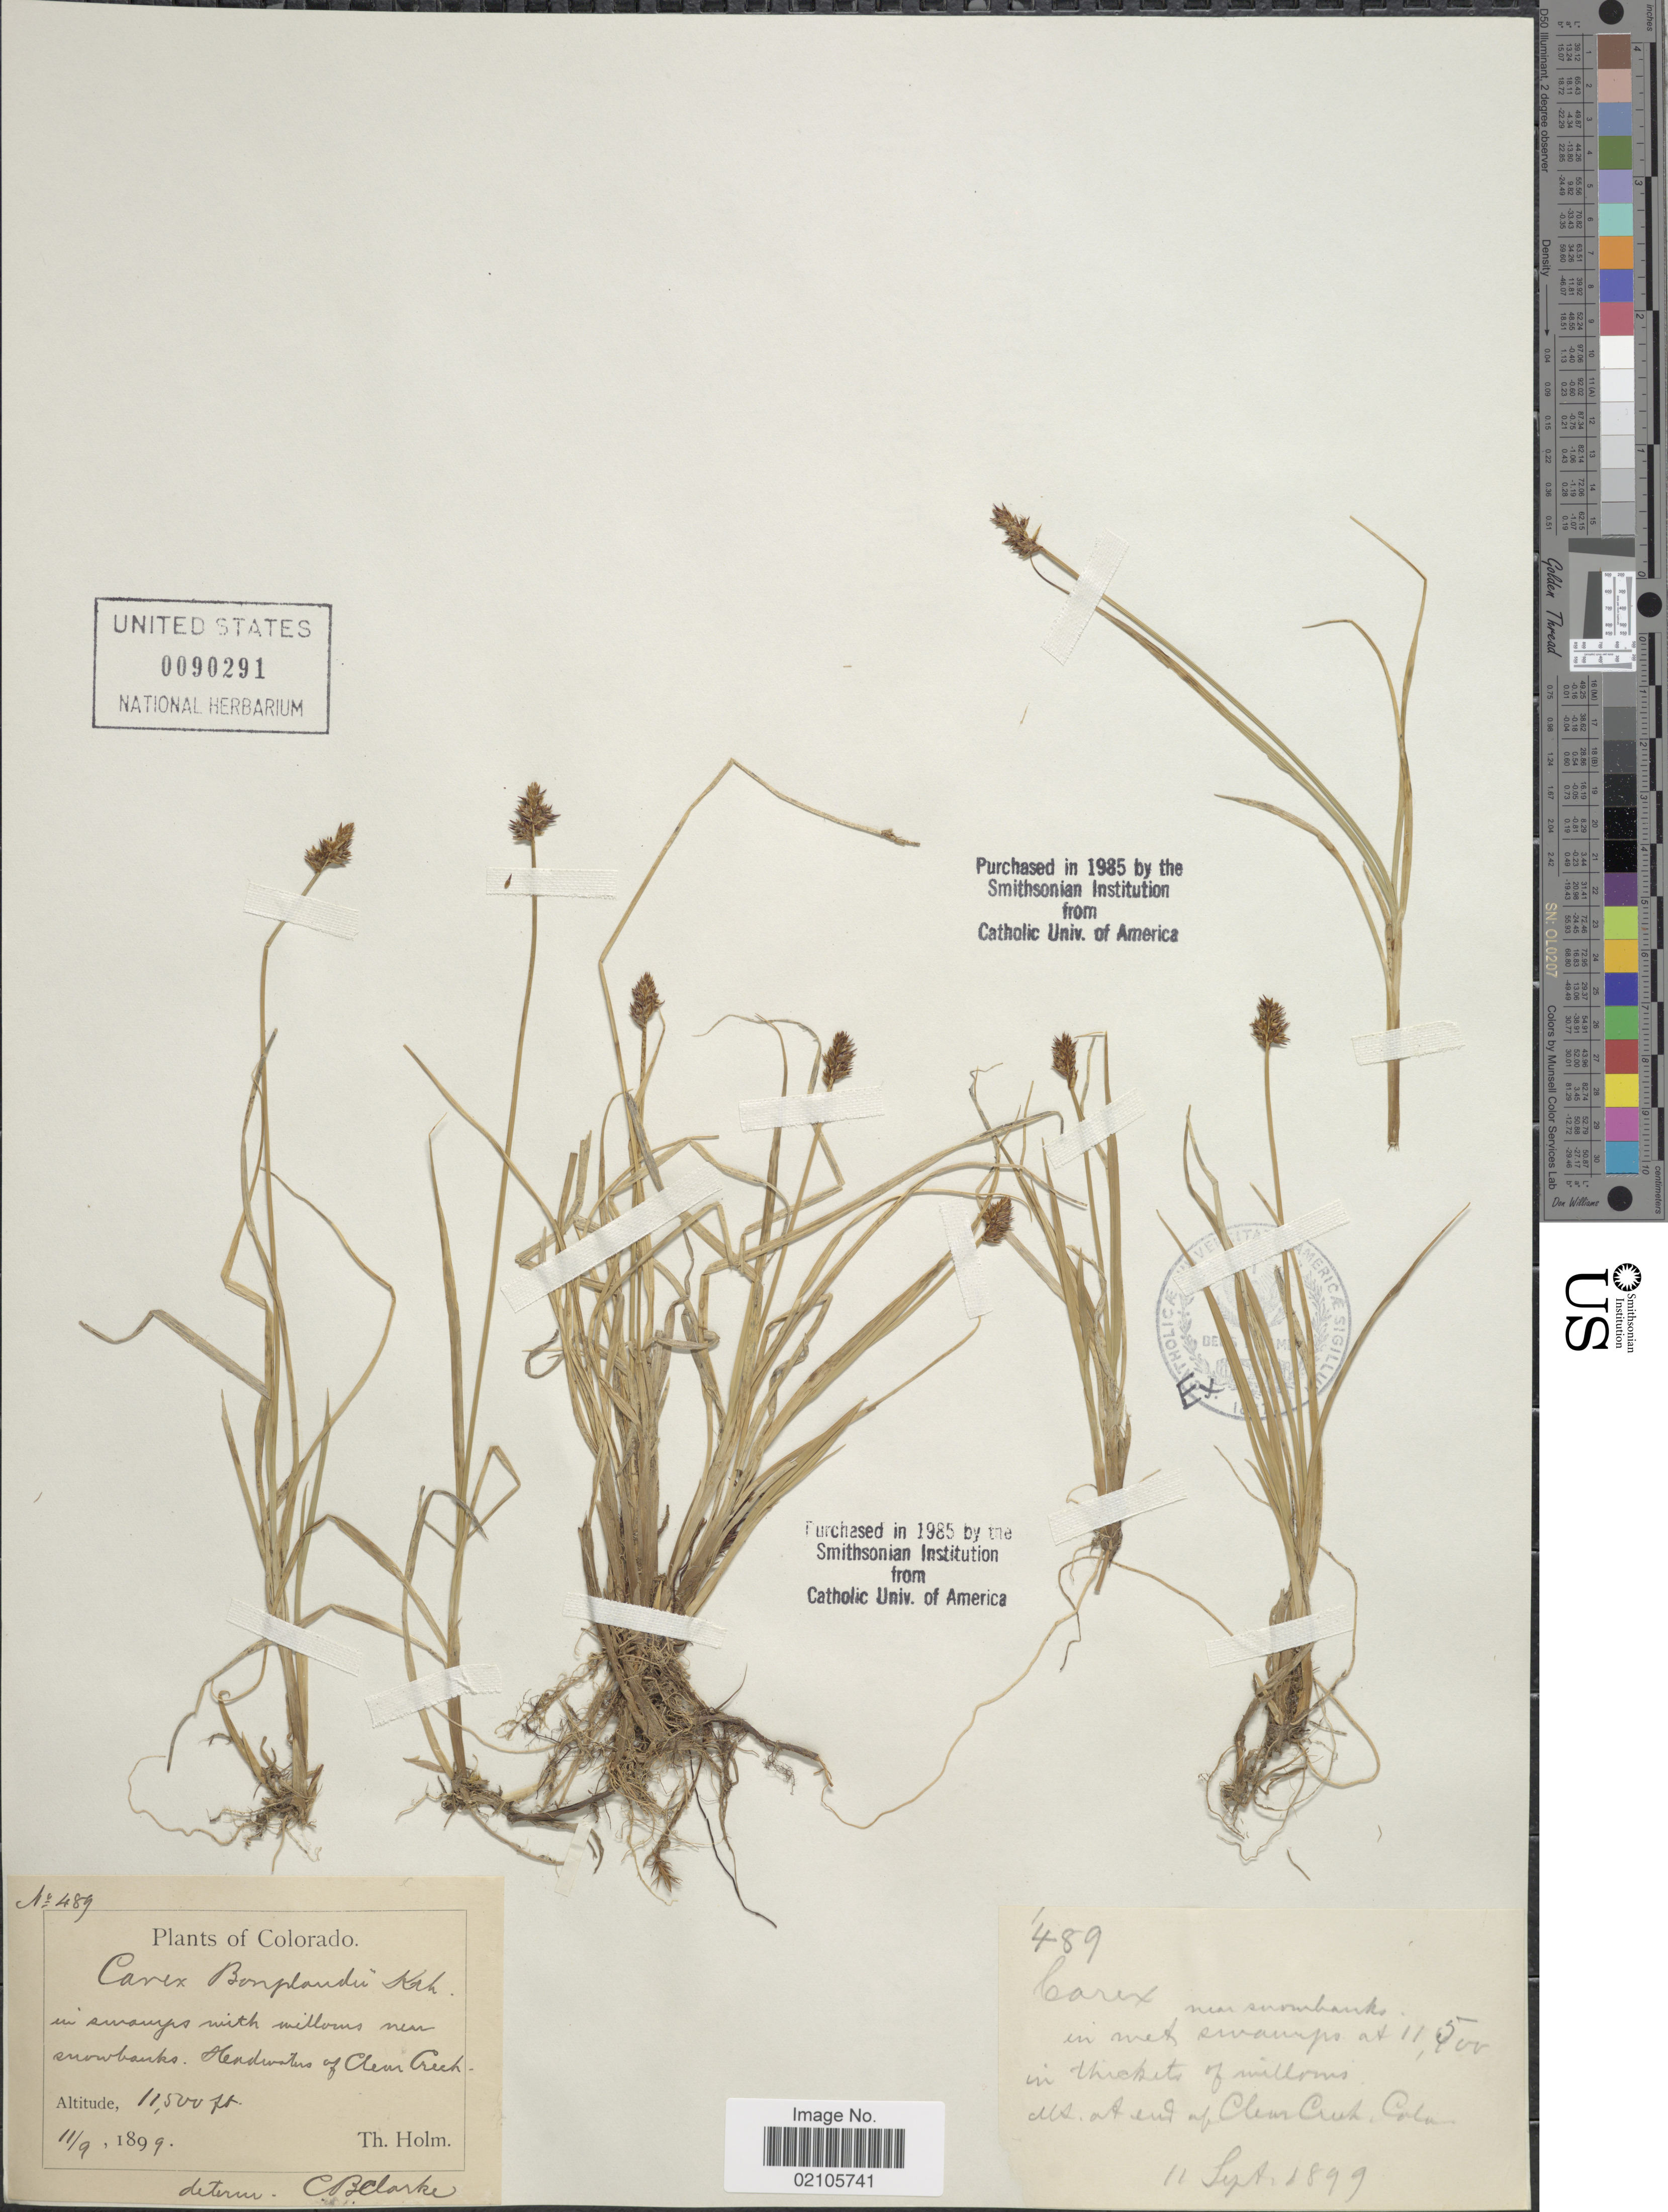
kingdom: Plantae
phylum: Tracheophyta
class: Liliopsida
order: Poales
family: Cyperaceae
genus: Carex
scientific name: Carex bonplandii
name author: Kunth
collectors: T. Holm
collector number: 489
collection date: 1899-09-11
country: United States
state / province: Colorado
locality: Headwaters of Clear Creek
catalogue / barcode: US 90291